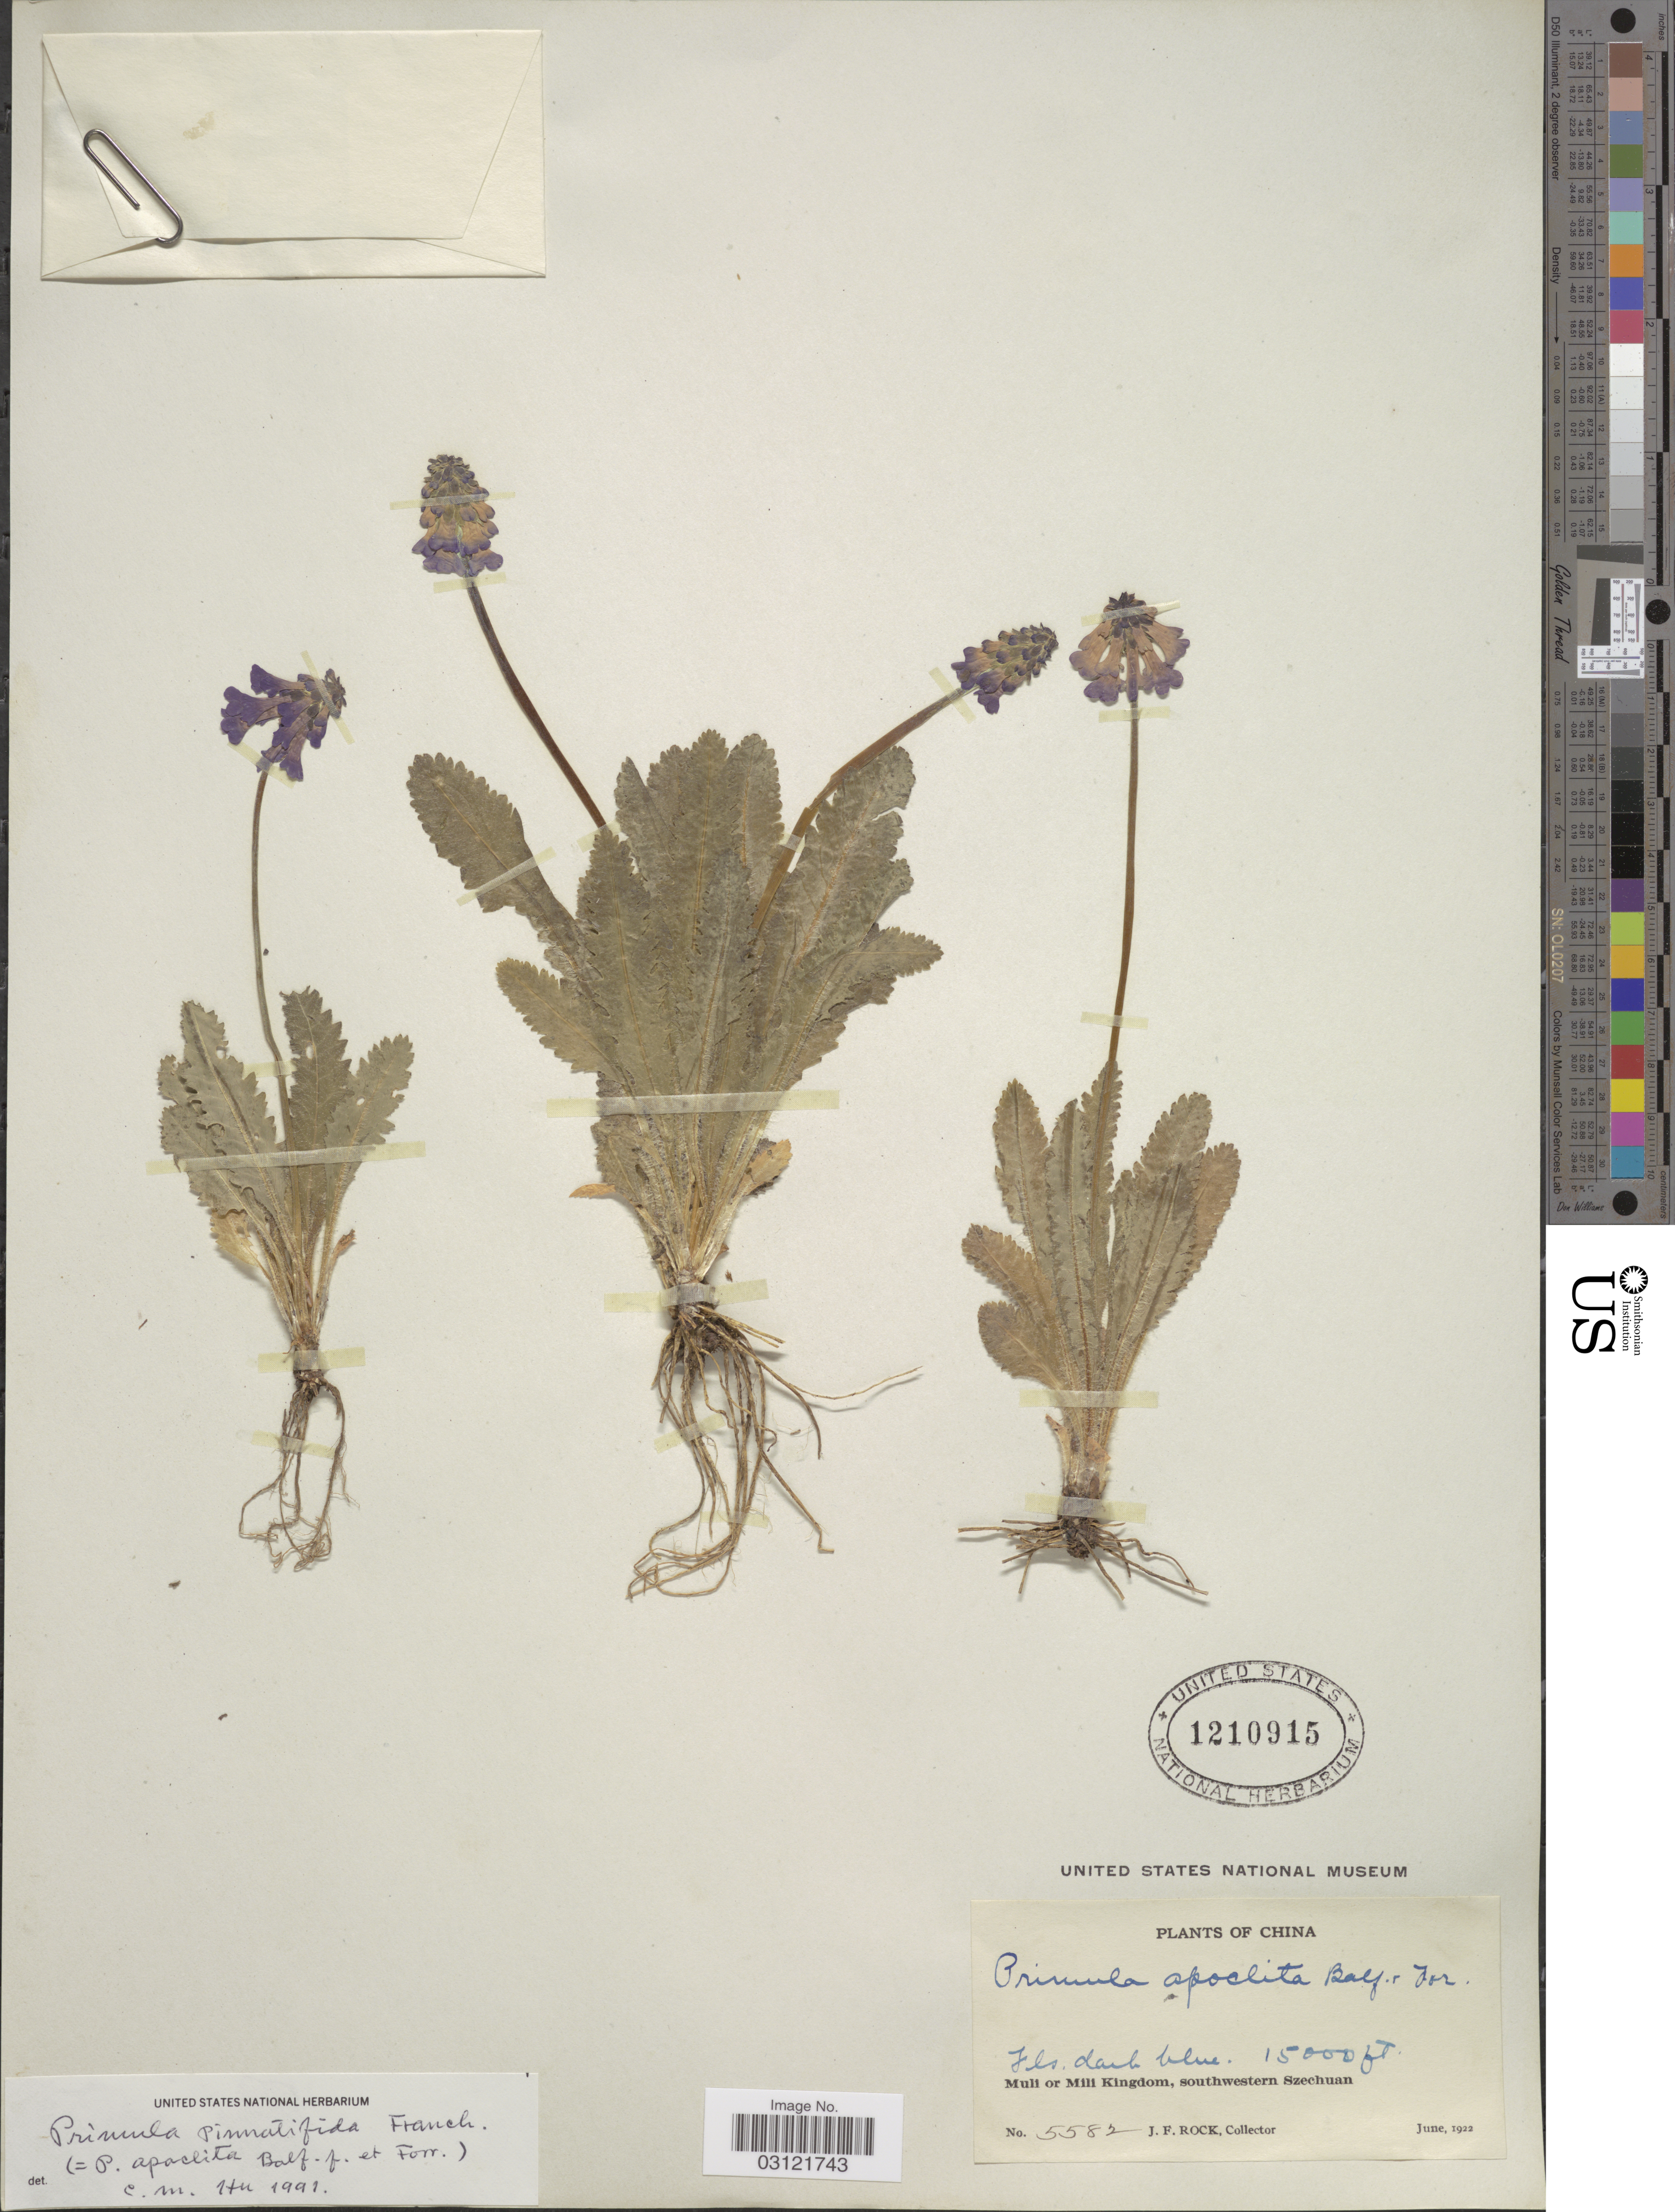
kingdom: Plantae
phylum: Tracheophyta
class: Magnoliopsida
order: Ericales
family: Primulaceae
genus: Primula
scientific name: Primula pinnatifida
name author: Franch.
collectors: J. Rock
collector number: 5582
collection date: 1922-06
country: China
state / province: Sichuan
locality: Muli or Mili Kingdom, southwestern Szechuan.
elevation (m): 4572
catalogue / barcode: US 1210915